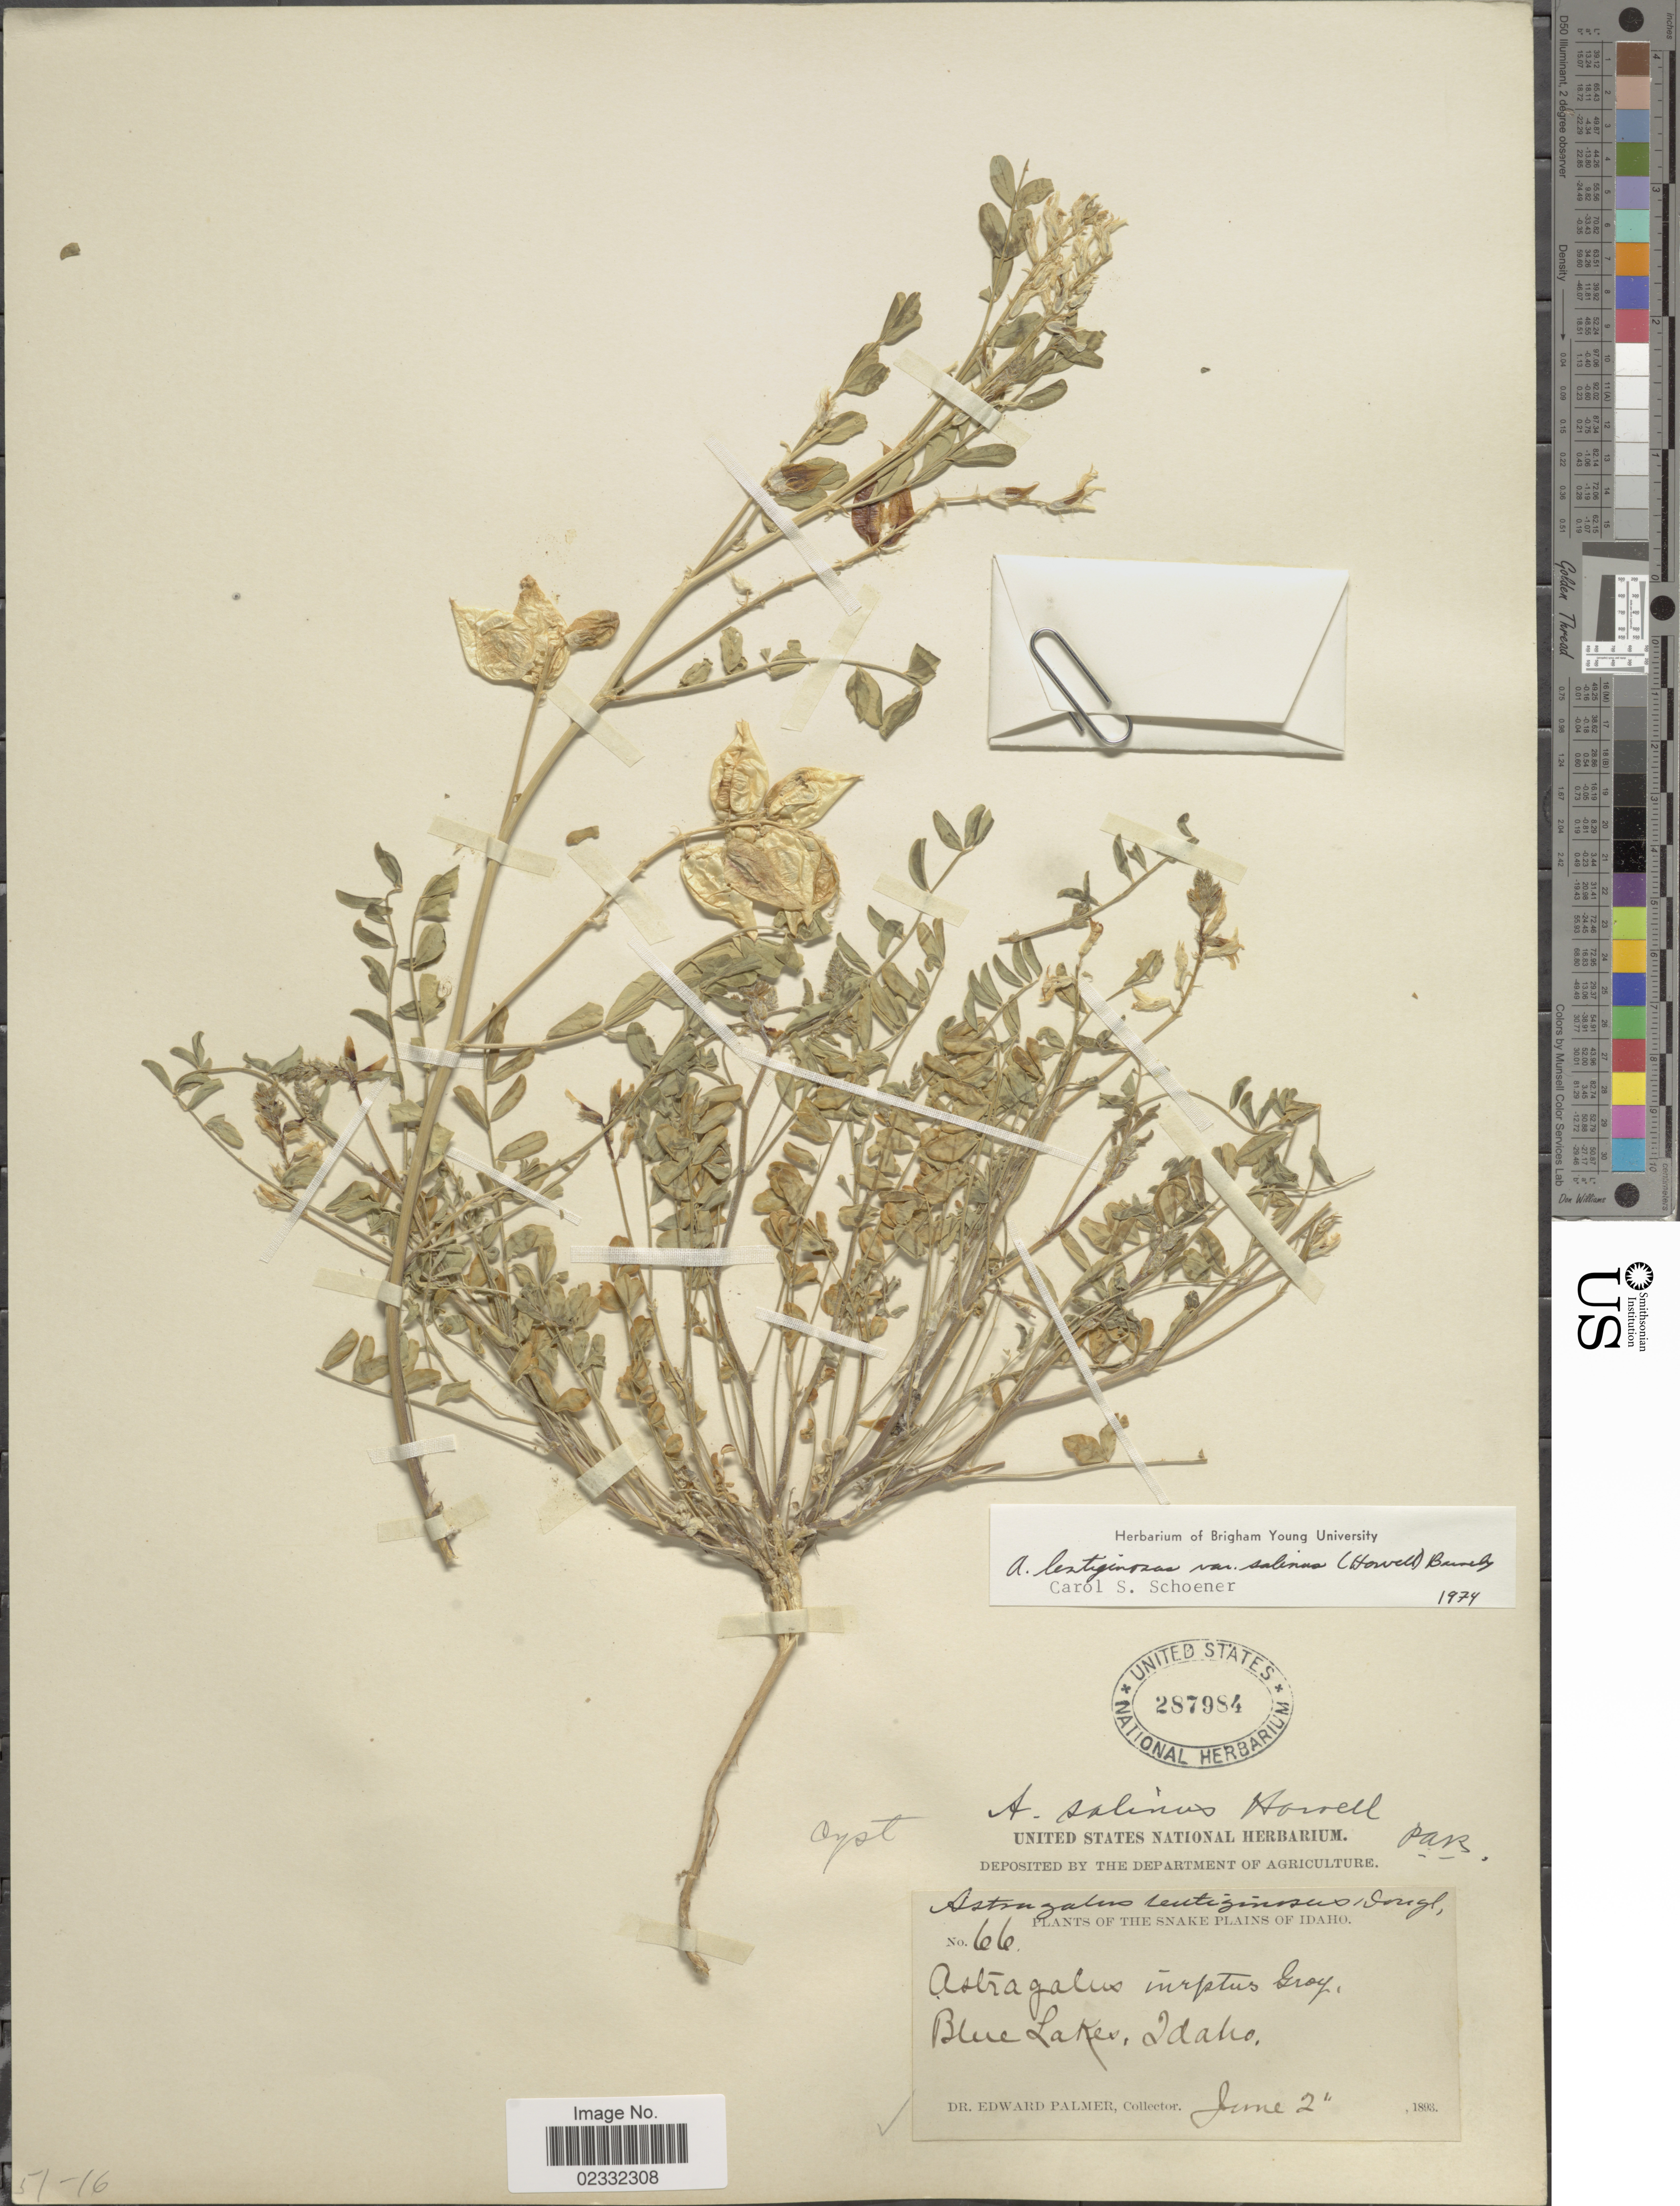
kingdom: Plantae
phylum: Tracheophyta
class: Magnoliopsida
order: Fabales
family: Fabaceae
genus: Astragalus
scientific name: Astragalus lentiginosus var. salinus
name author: (Howell) Barneby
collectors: E. Palmer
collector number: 66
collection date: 1893-06-02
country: United States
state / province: Idaho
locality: Blue Lakes, The Snake Plains, Idaho.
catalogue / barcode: US 287984